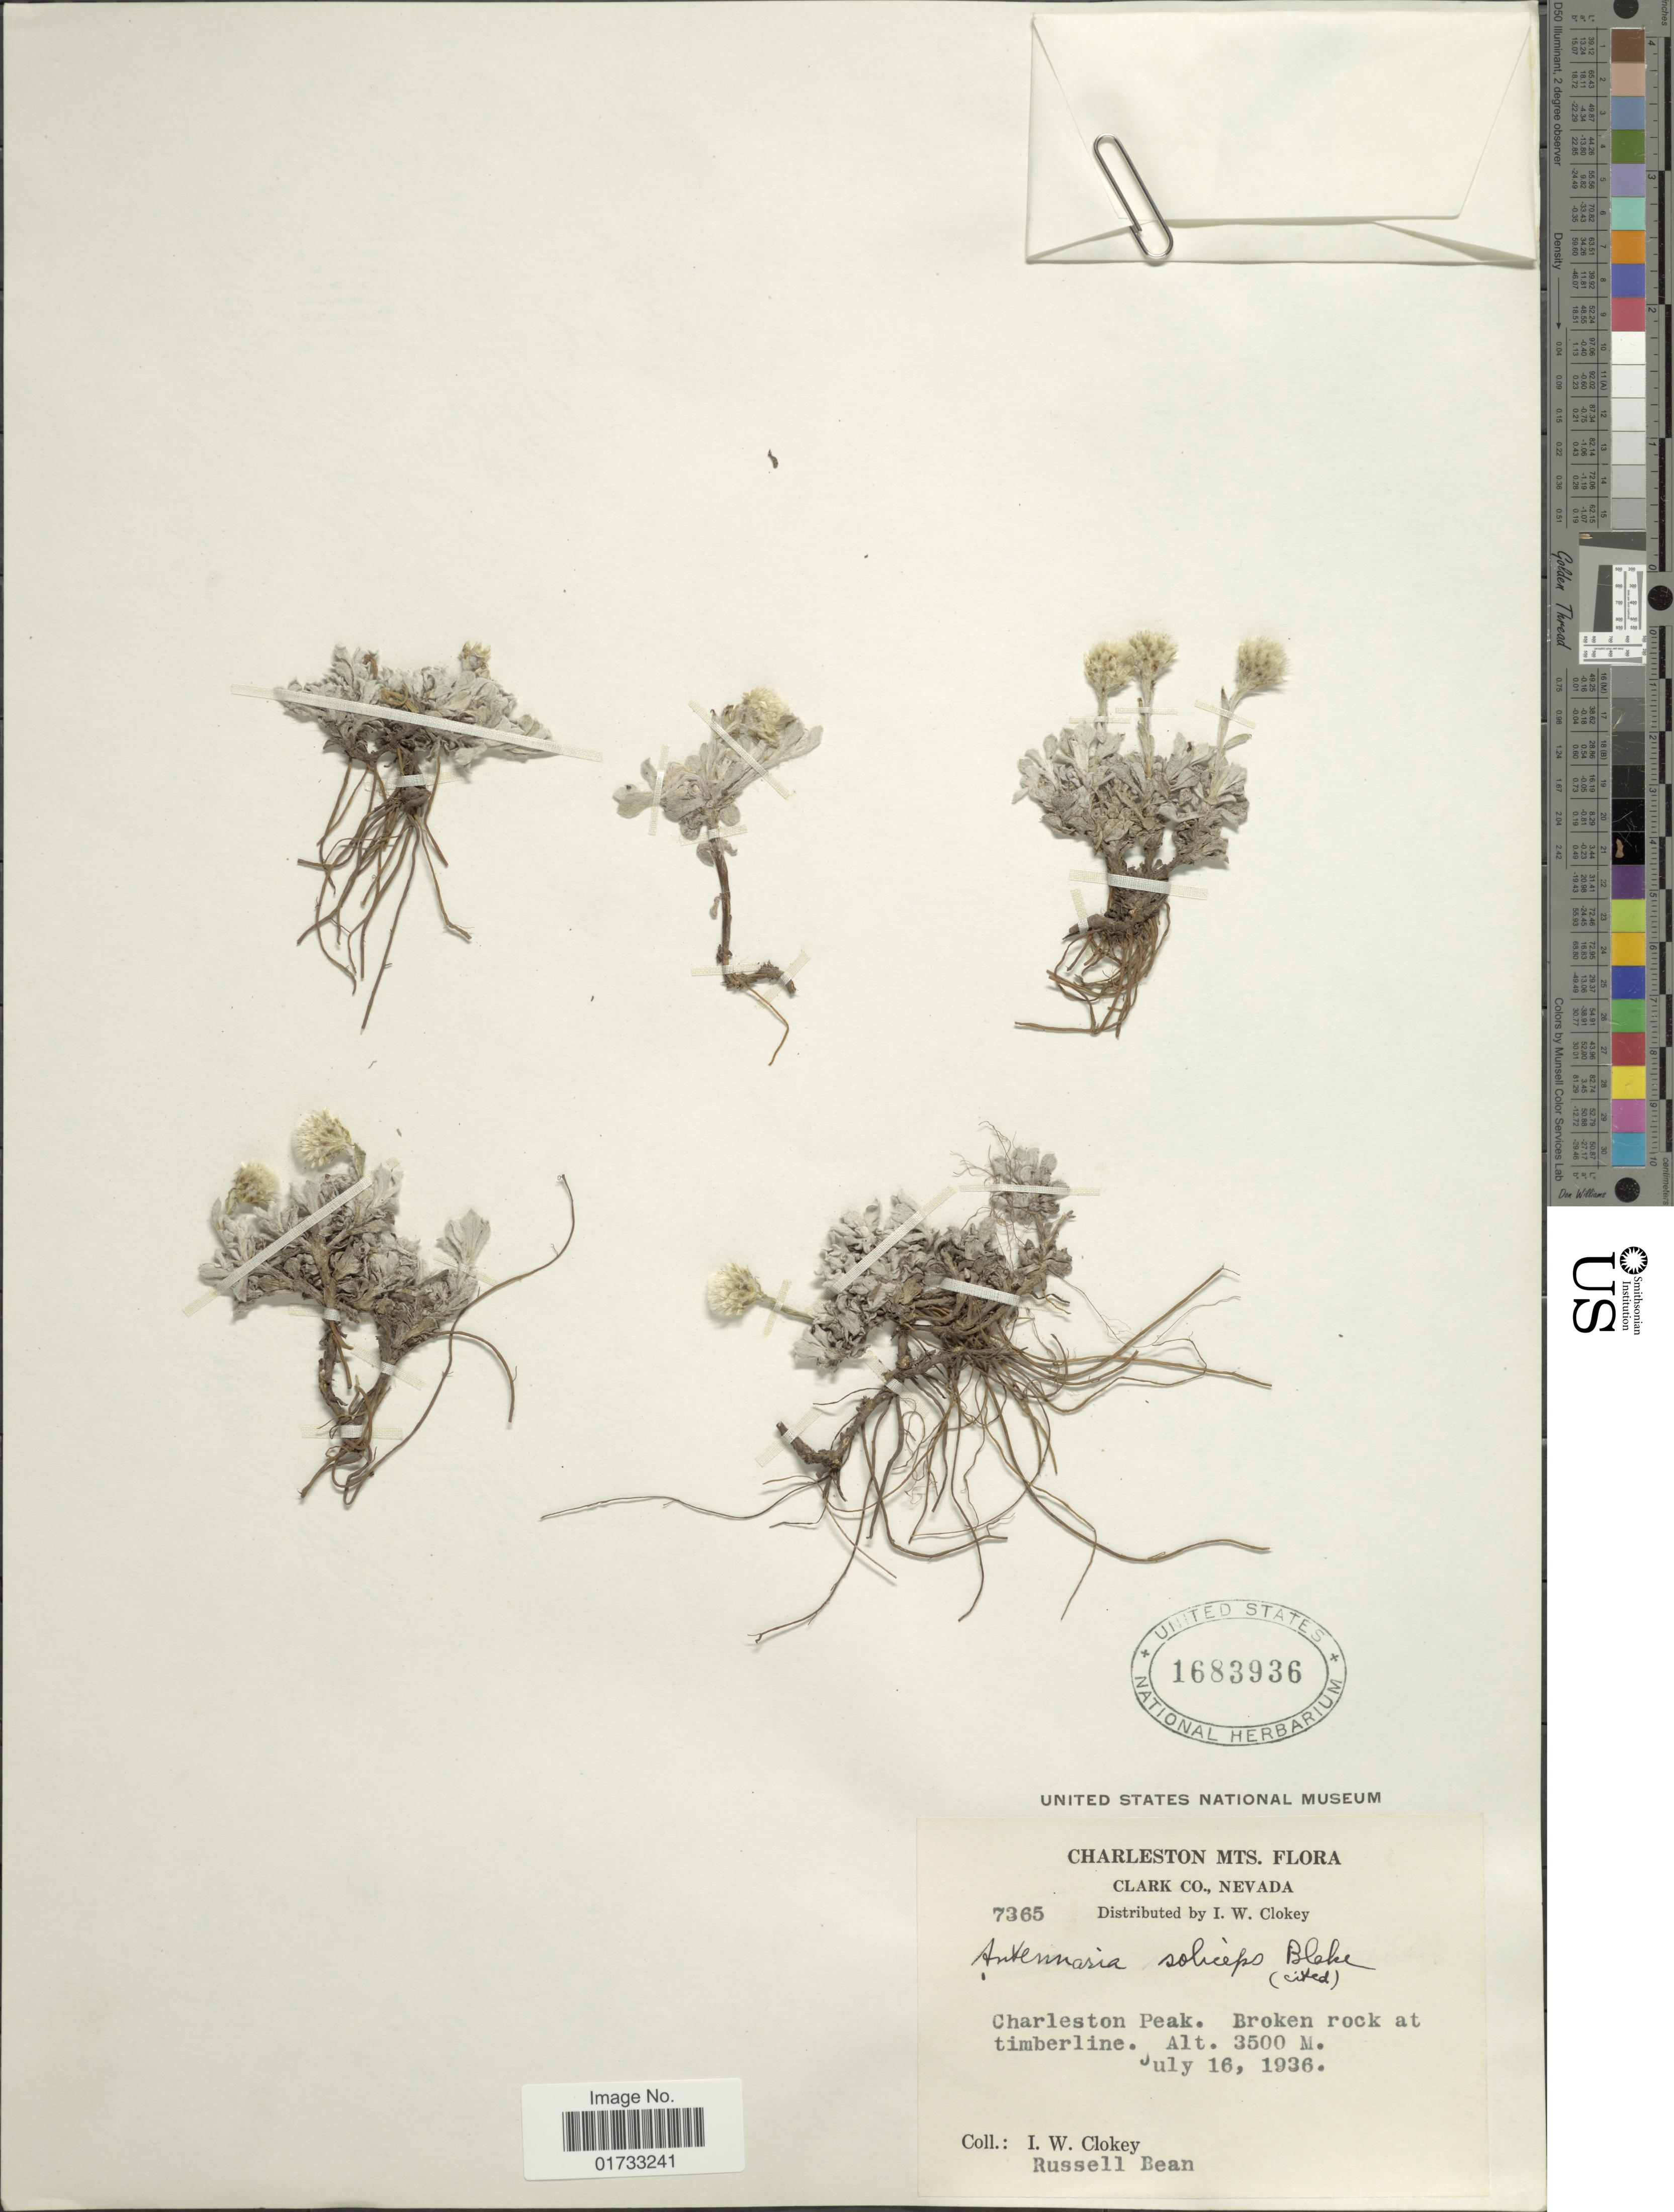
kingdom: Plantae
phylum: Tracheophyta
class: Magnoliopsida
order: Asterales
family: Asteraceae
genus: Antennaria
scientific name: Antennaria soliceps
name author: S.F. Blake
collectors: I. W. Clokey & R. Bean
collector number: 7365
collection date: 1936-07-16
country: United States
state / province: Nevada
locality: Charleston Mts., Clark Co., Charleston peak, broken rock at timberline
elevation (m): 3500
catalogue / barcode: US 1683936